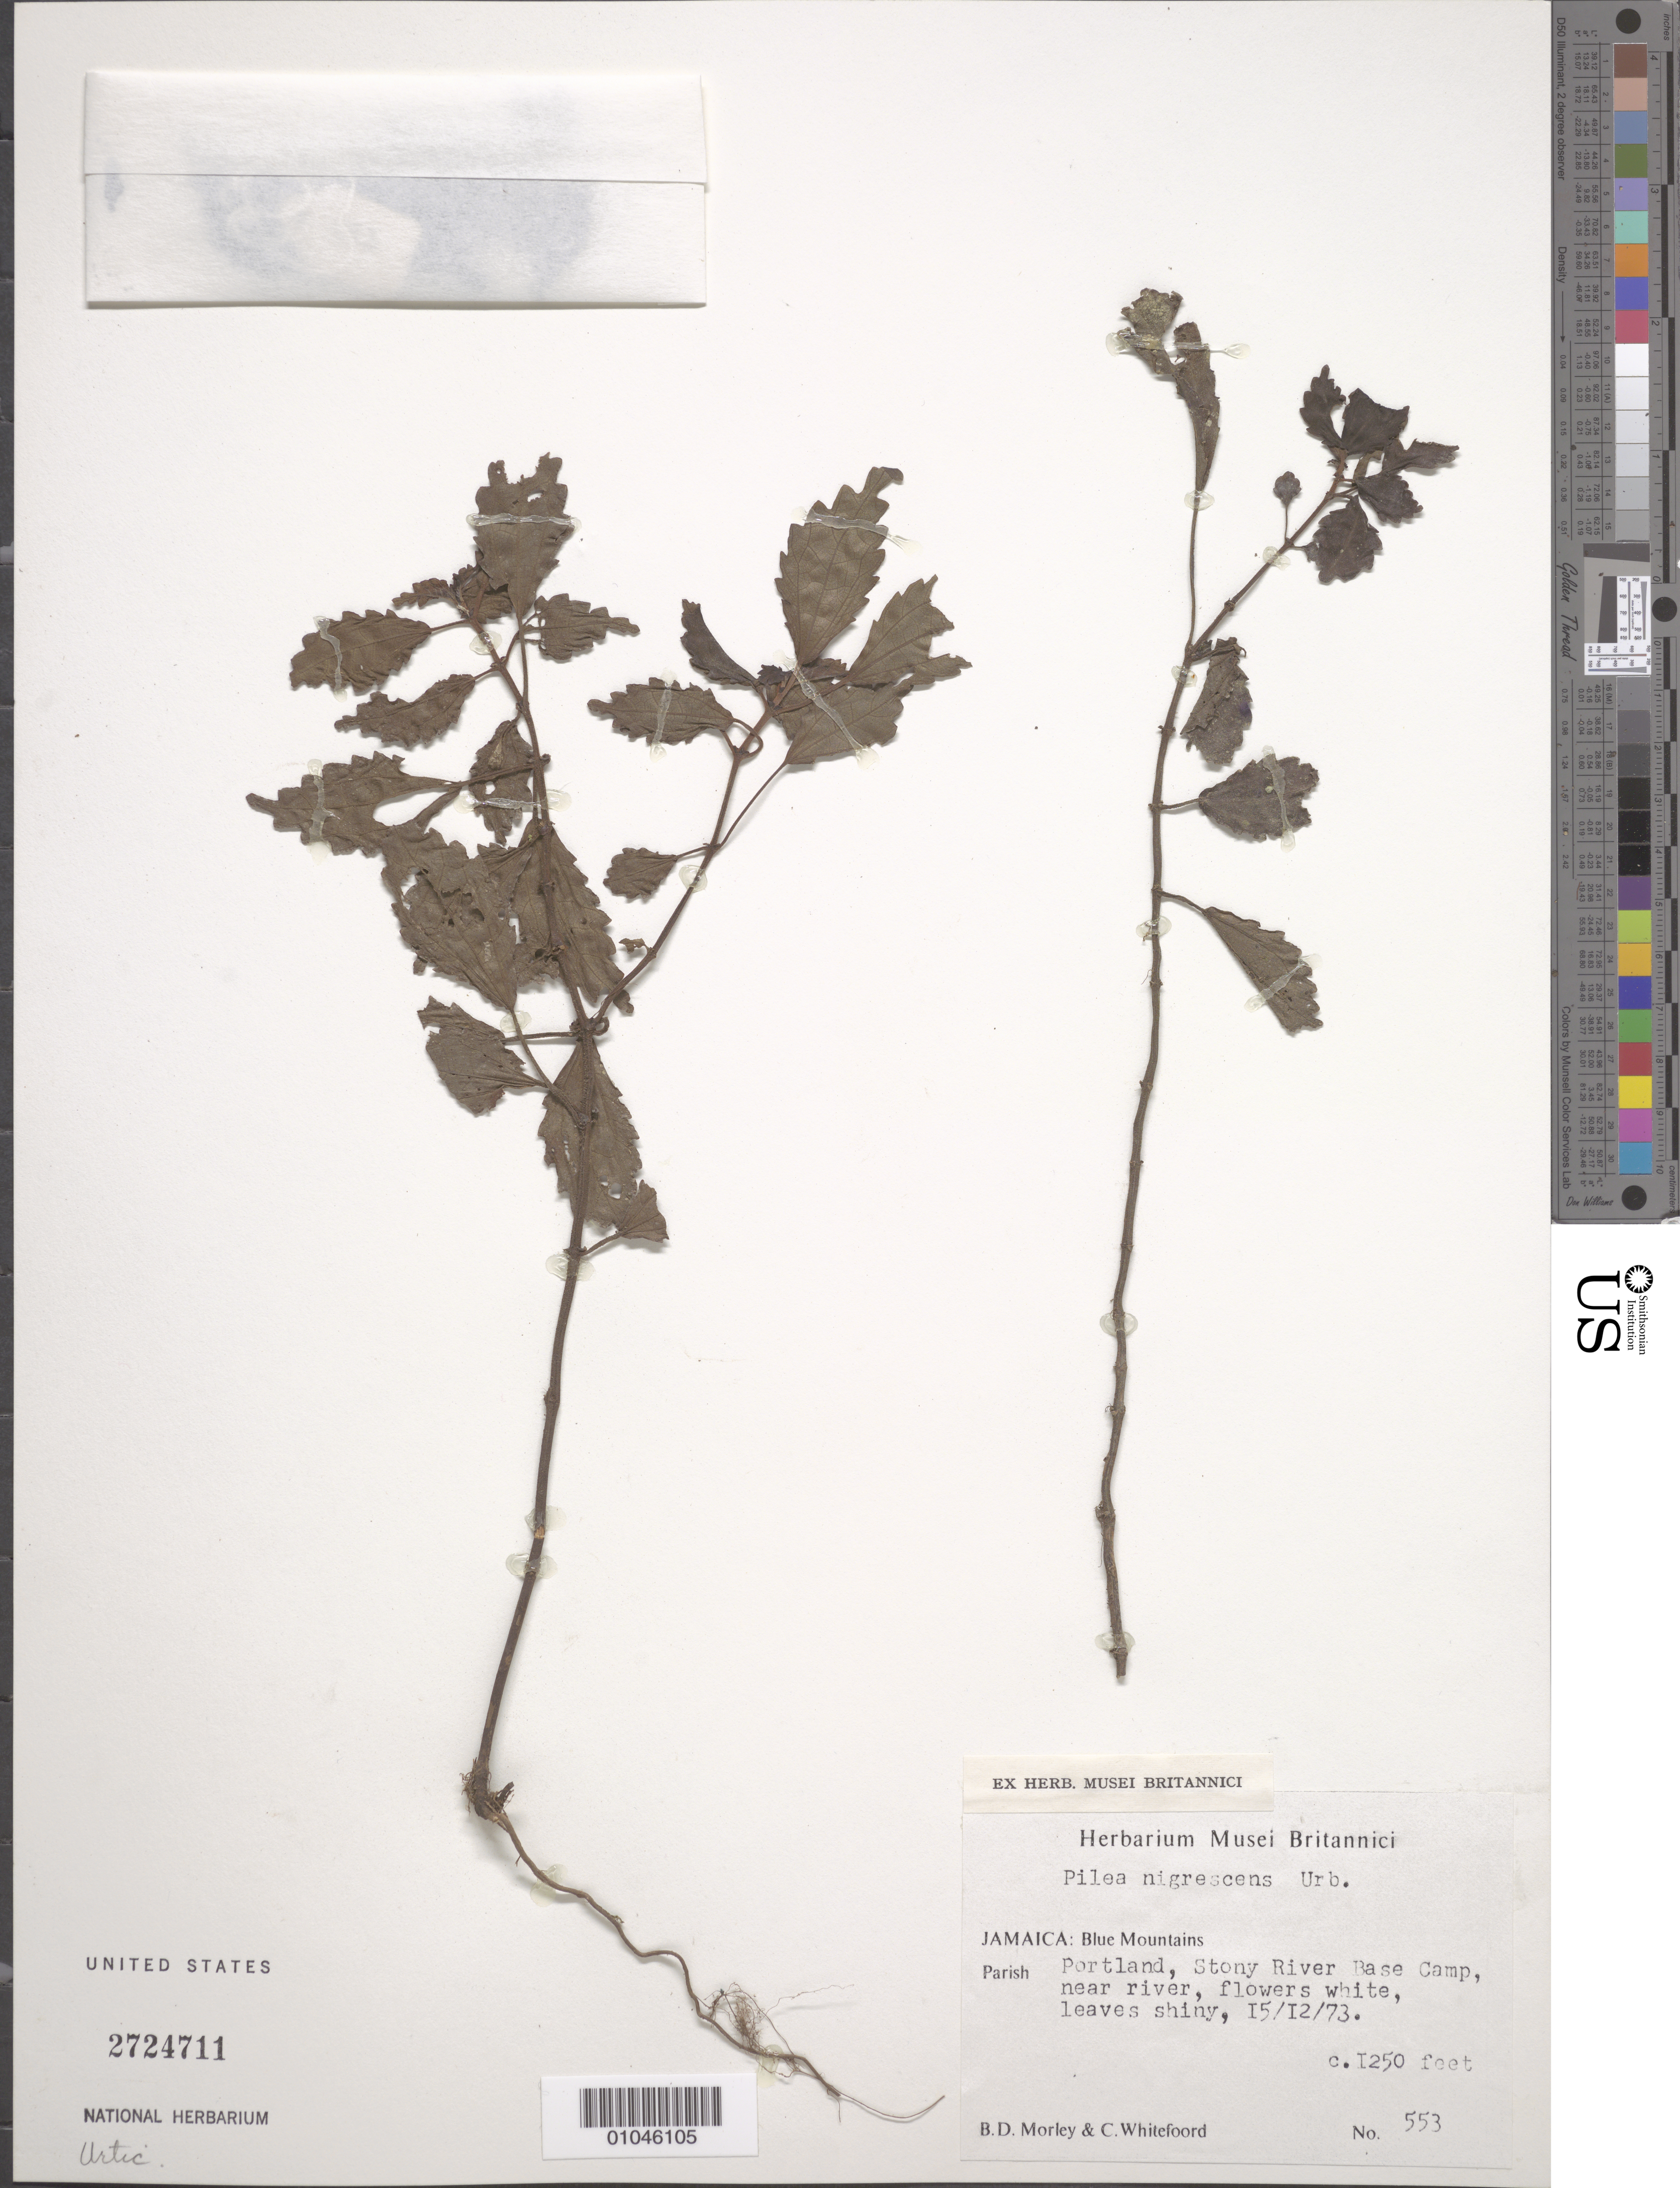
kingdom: Plantae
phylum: Tracheophyta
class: Magnoliopsida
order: Rosales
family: Urticaceae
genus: Pilea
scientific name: Pilea nigrescens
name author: Urb.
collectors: B. D. Morley & C. Whitefoord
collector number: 553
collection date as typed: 15 Dec 1973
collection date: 1973-12-15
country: Jamaica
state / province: Portland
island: Jamaica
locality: Stony River Base Camp, near river flowers white, leaves shiny.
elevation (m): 381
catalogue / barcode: US 2724711